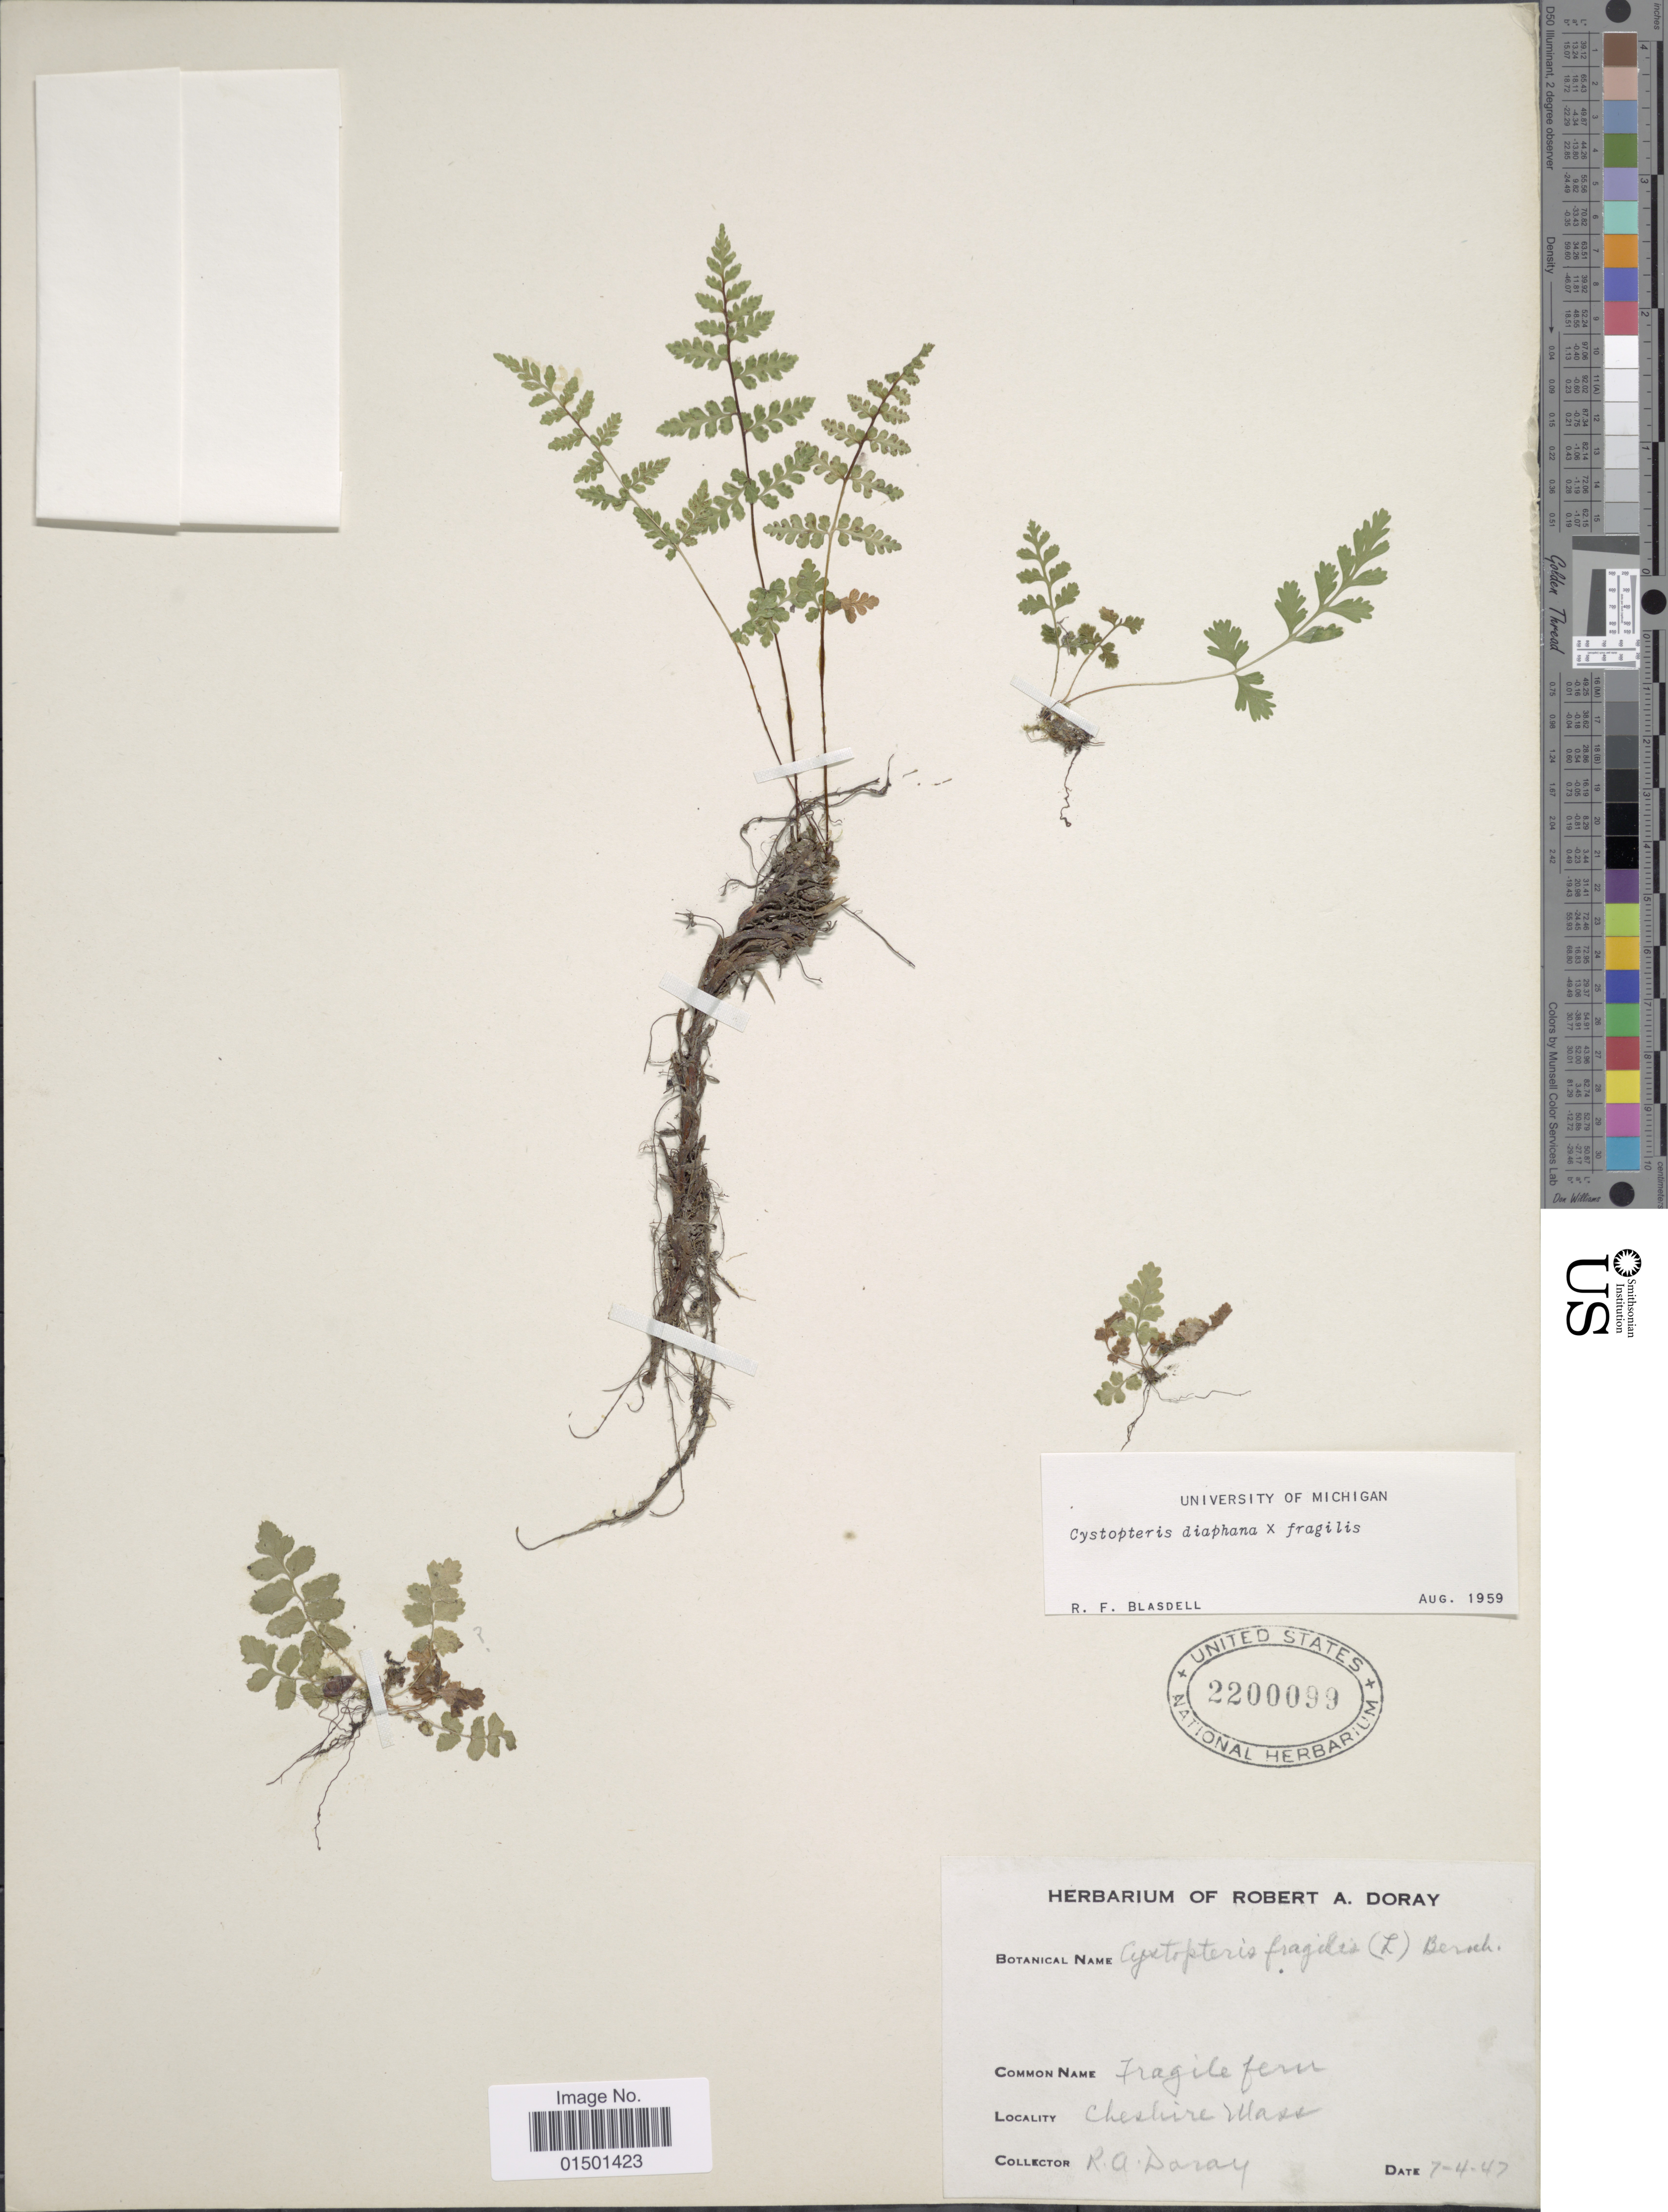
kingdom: Plantae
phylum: Tracheophyta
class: Polypodiopsida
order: Polypodiales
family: Cystopteridaceae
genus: Cystopteris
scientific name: Cystopteris diaphana x C. fragilis (L.) Bernh.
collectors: R. Doray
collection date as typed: Transcribed d/m/y: 4/7/47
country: United States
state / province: Massachusetts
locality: Cheshire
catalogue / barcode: US 2200099